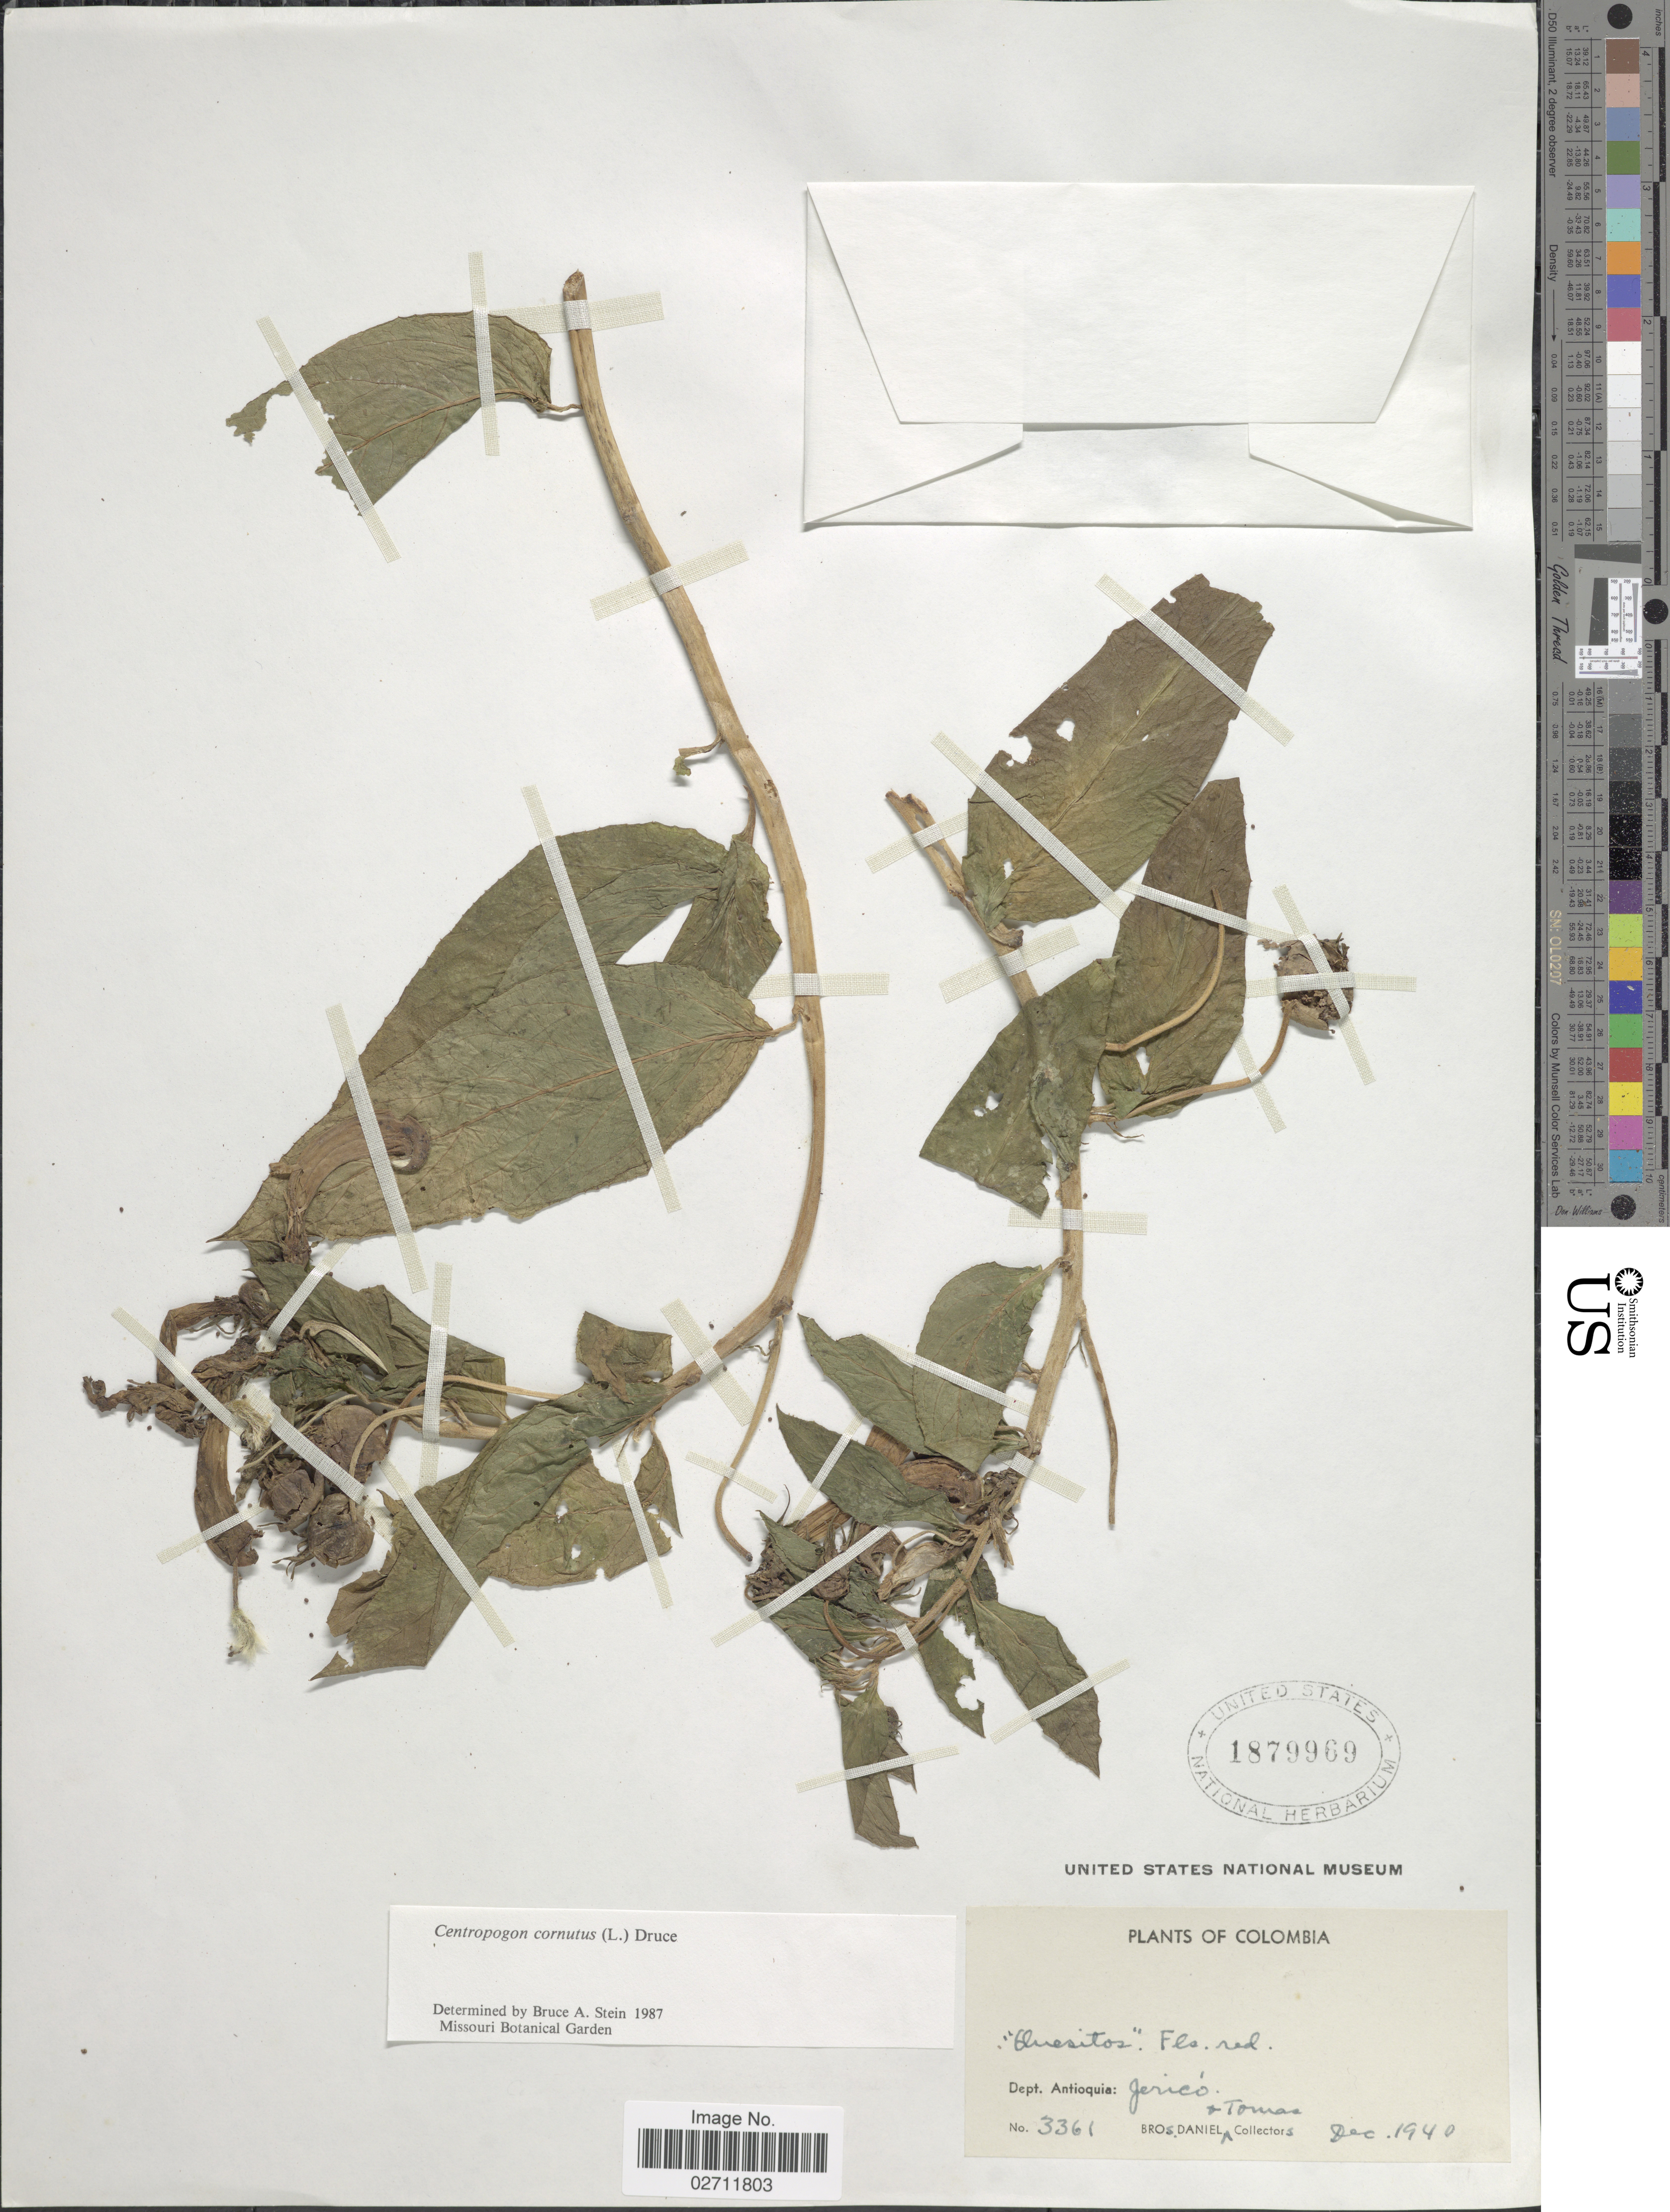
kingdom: Plantae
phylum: Tracheophyta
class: Magnoliopsida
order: Asterales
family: Campanulaceae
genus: Centropogon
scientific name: Centropogon cornutus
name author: (L.) Druce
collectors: Bro. Daniel & B. Tomas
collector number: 3361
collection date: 1940-12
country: Colombia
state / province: Antioquia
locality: Jerico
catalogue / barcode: US 1879969